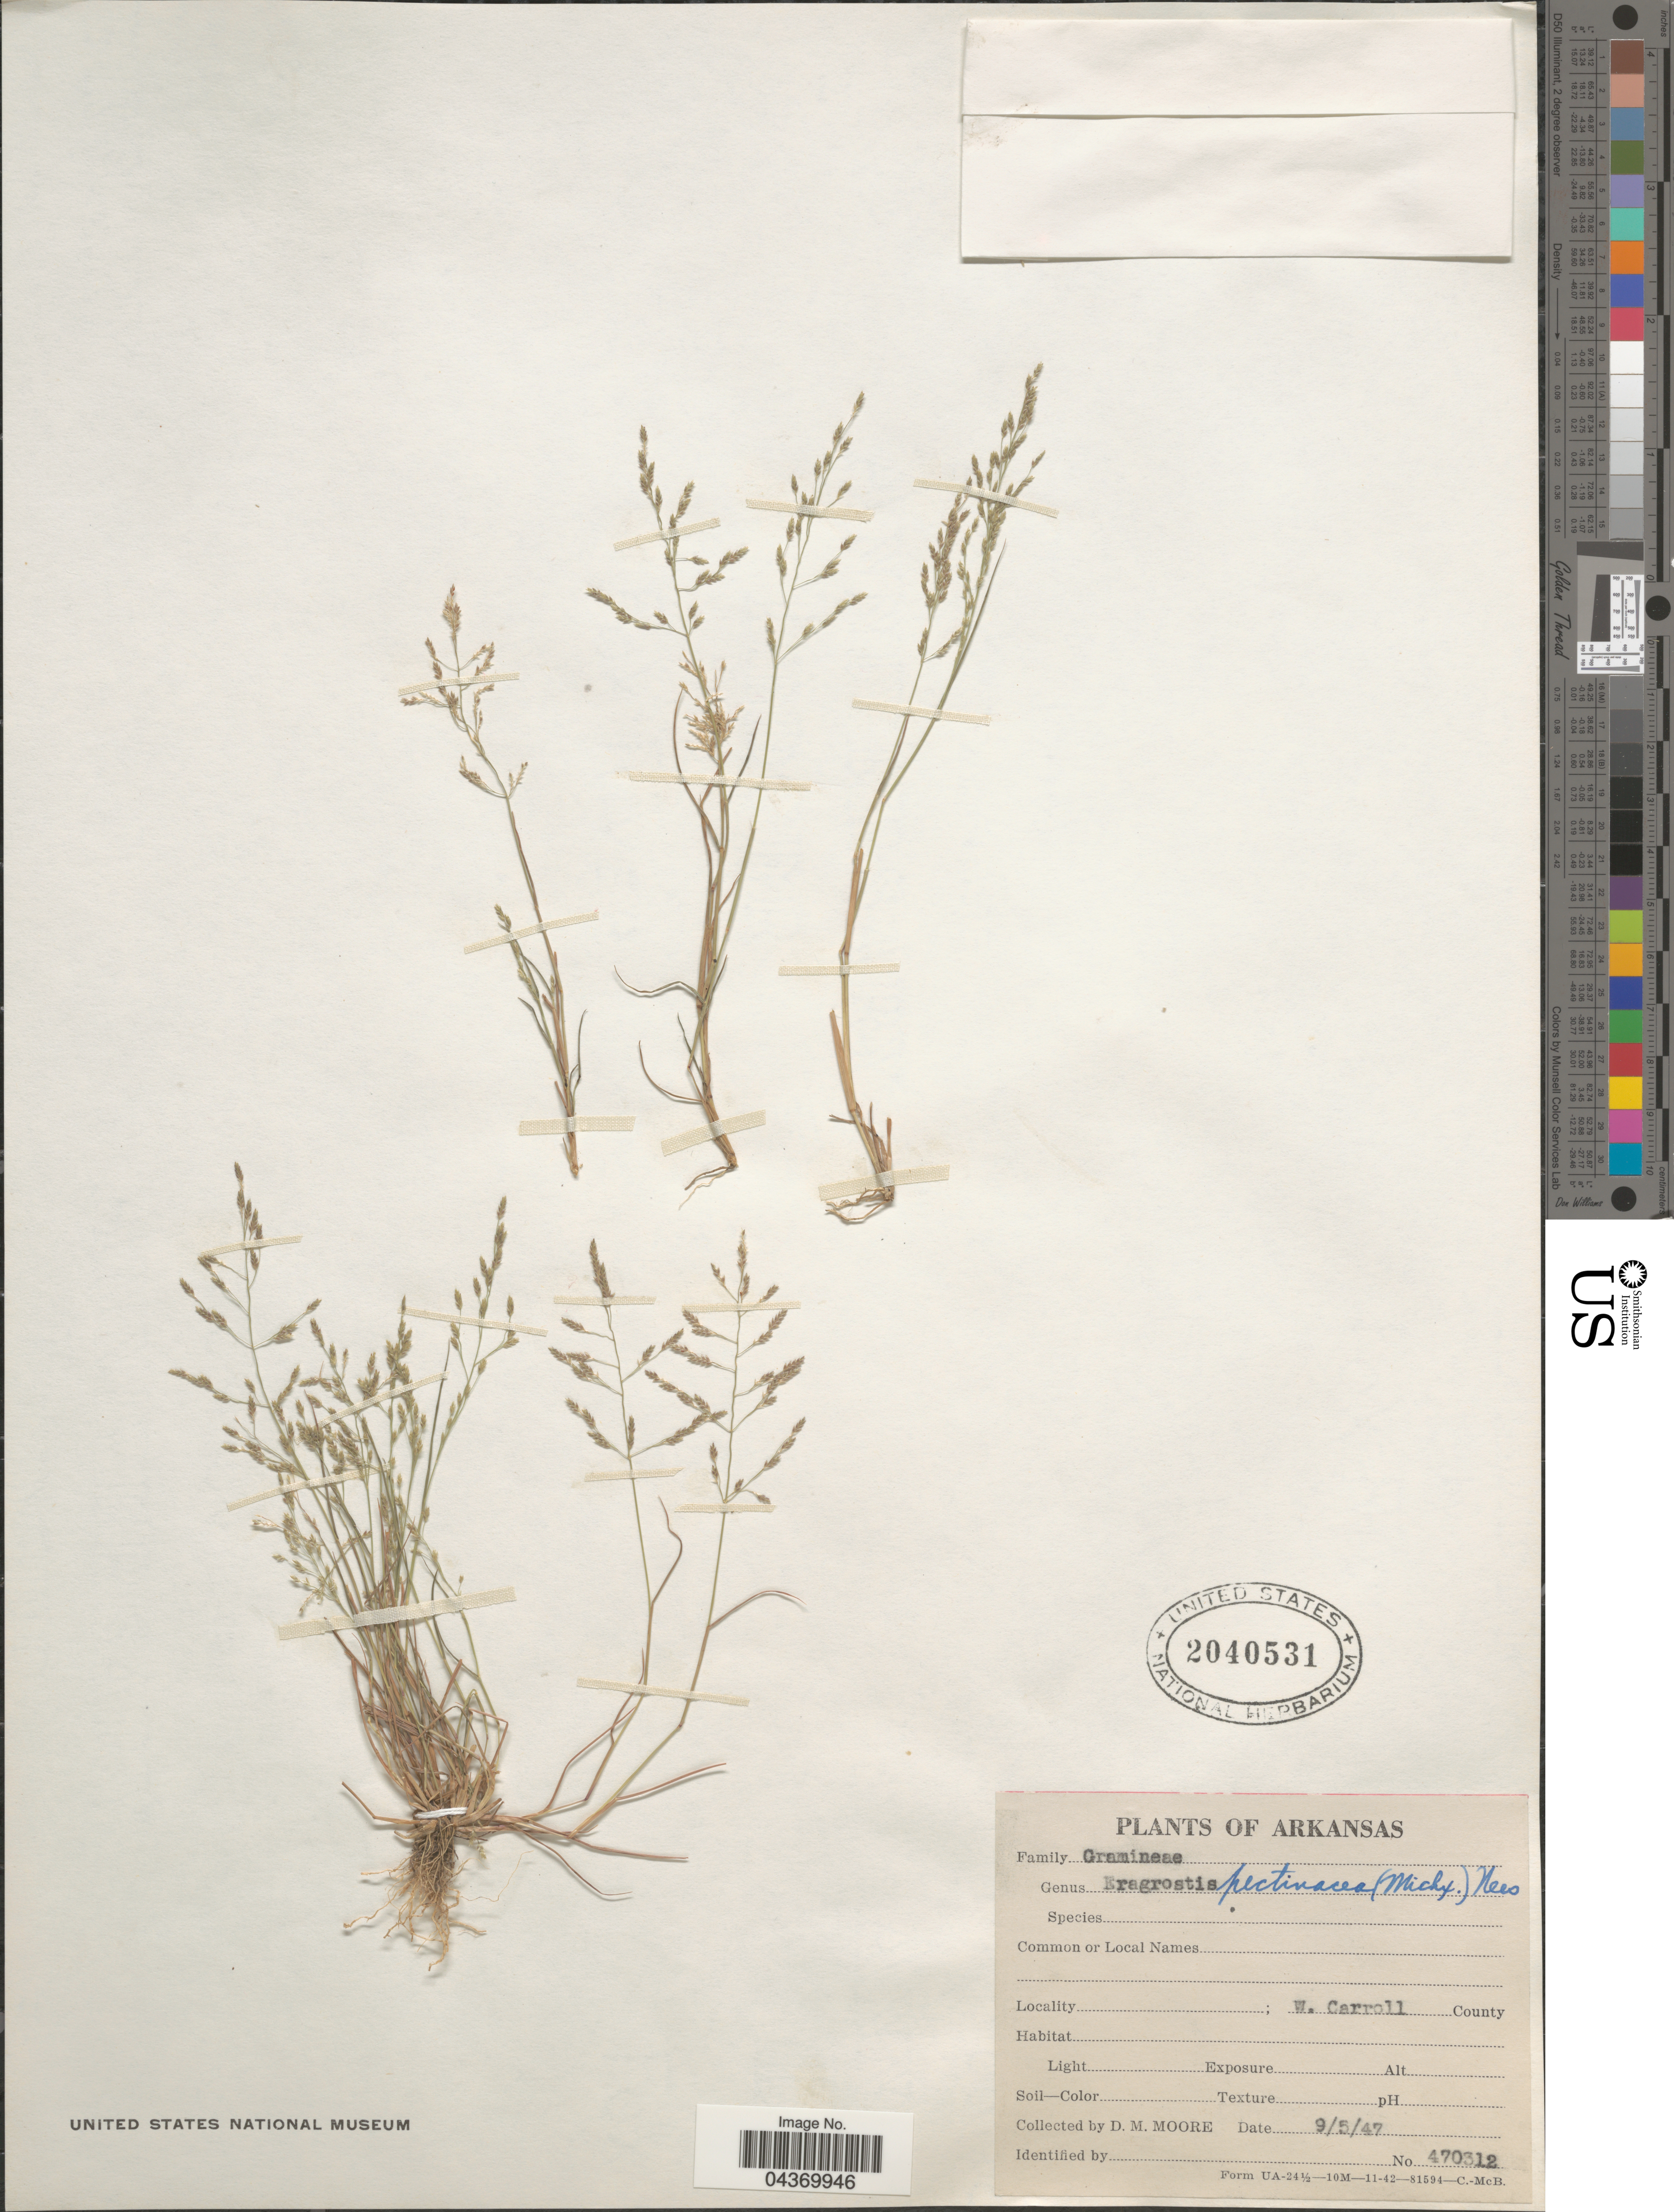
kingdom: Plantae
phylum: Tracheophyta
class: Liliopsida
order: Poales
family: Poaceae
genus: Eragrostis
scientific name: Eragrostis pectinacea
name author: (Michx.) Nees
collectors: D. Moore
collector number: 470312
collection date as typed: Transcribed d/m/y: 5/9/47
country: United States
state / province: Arkansas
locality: W. Carroll County.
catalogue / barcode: US 2040531